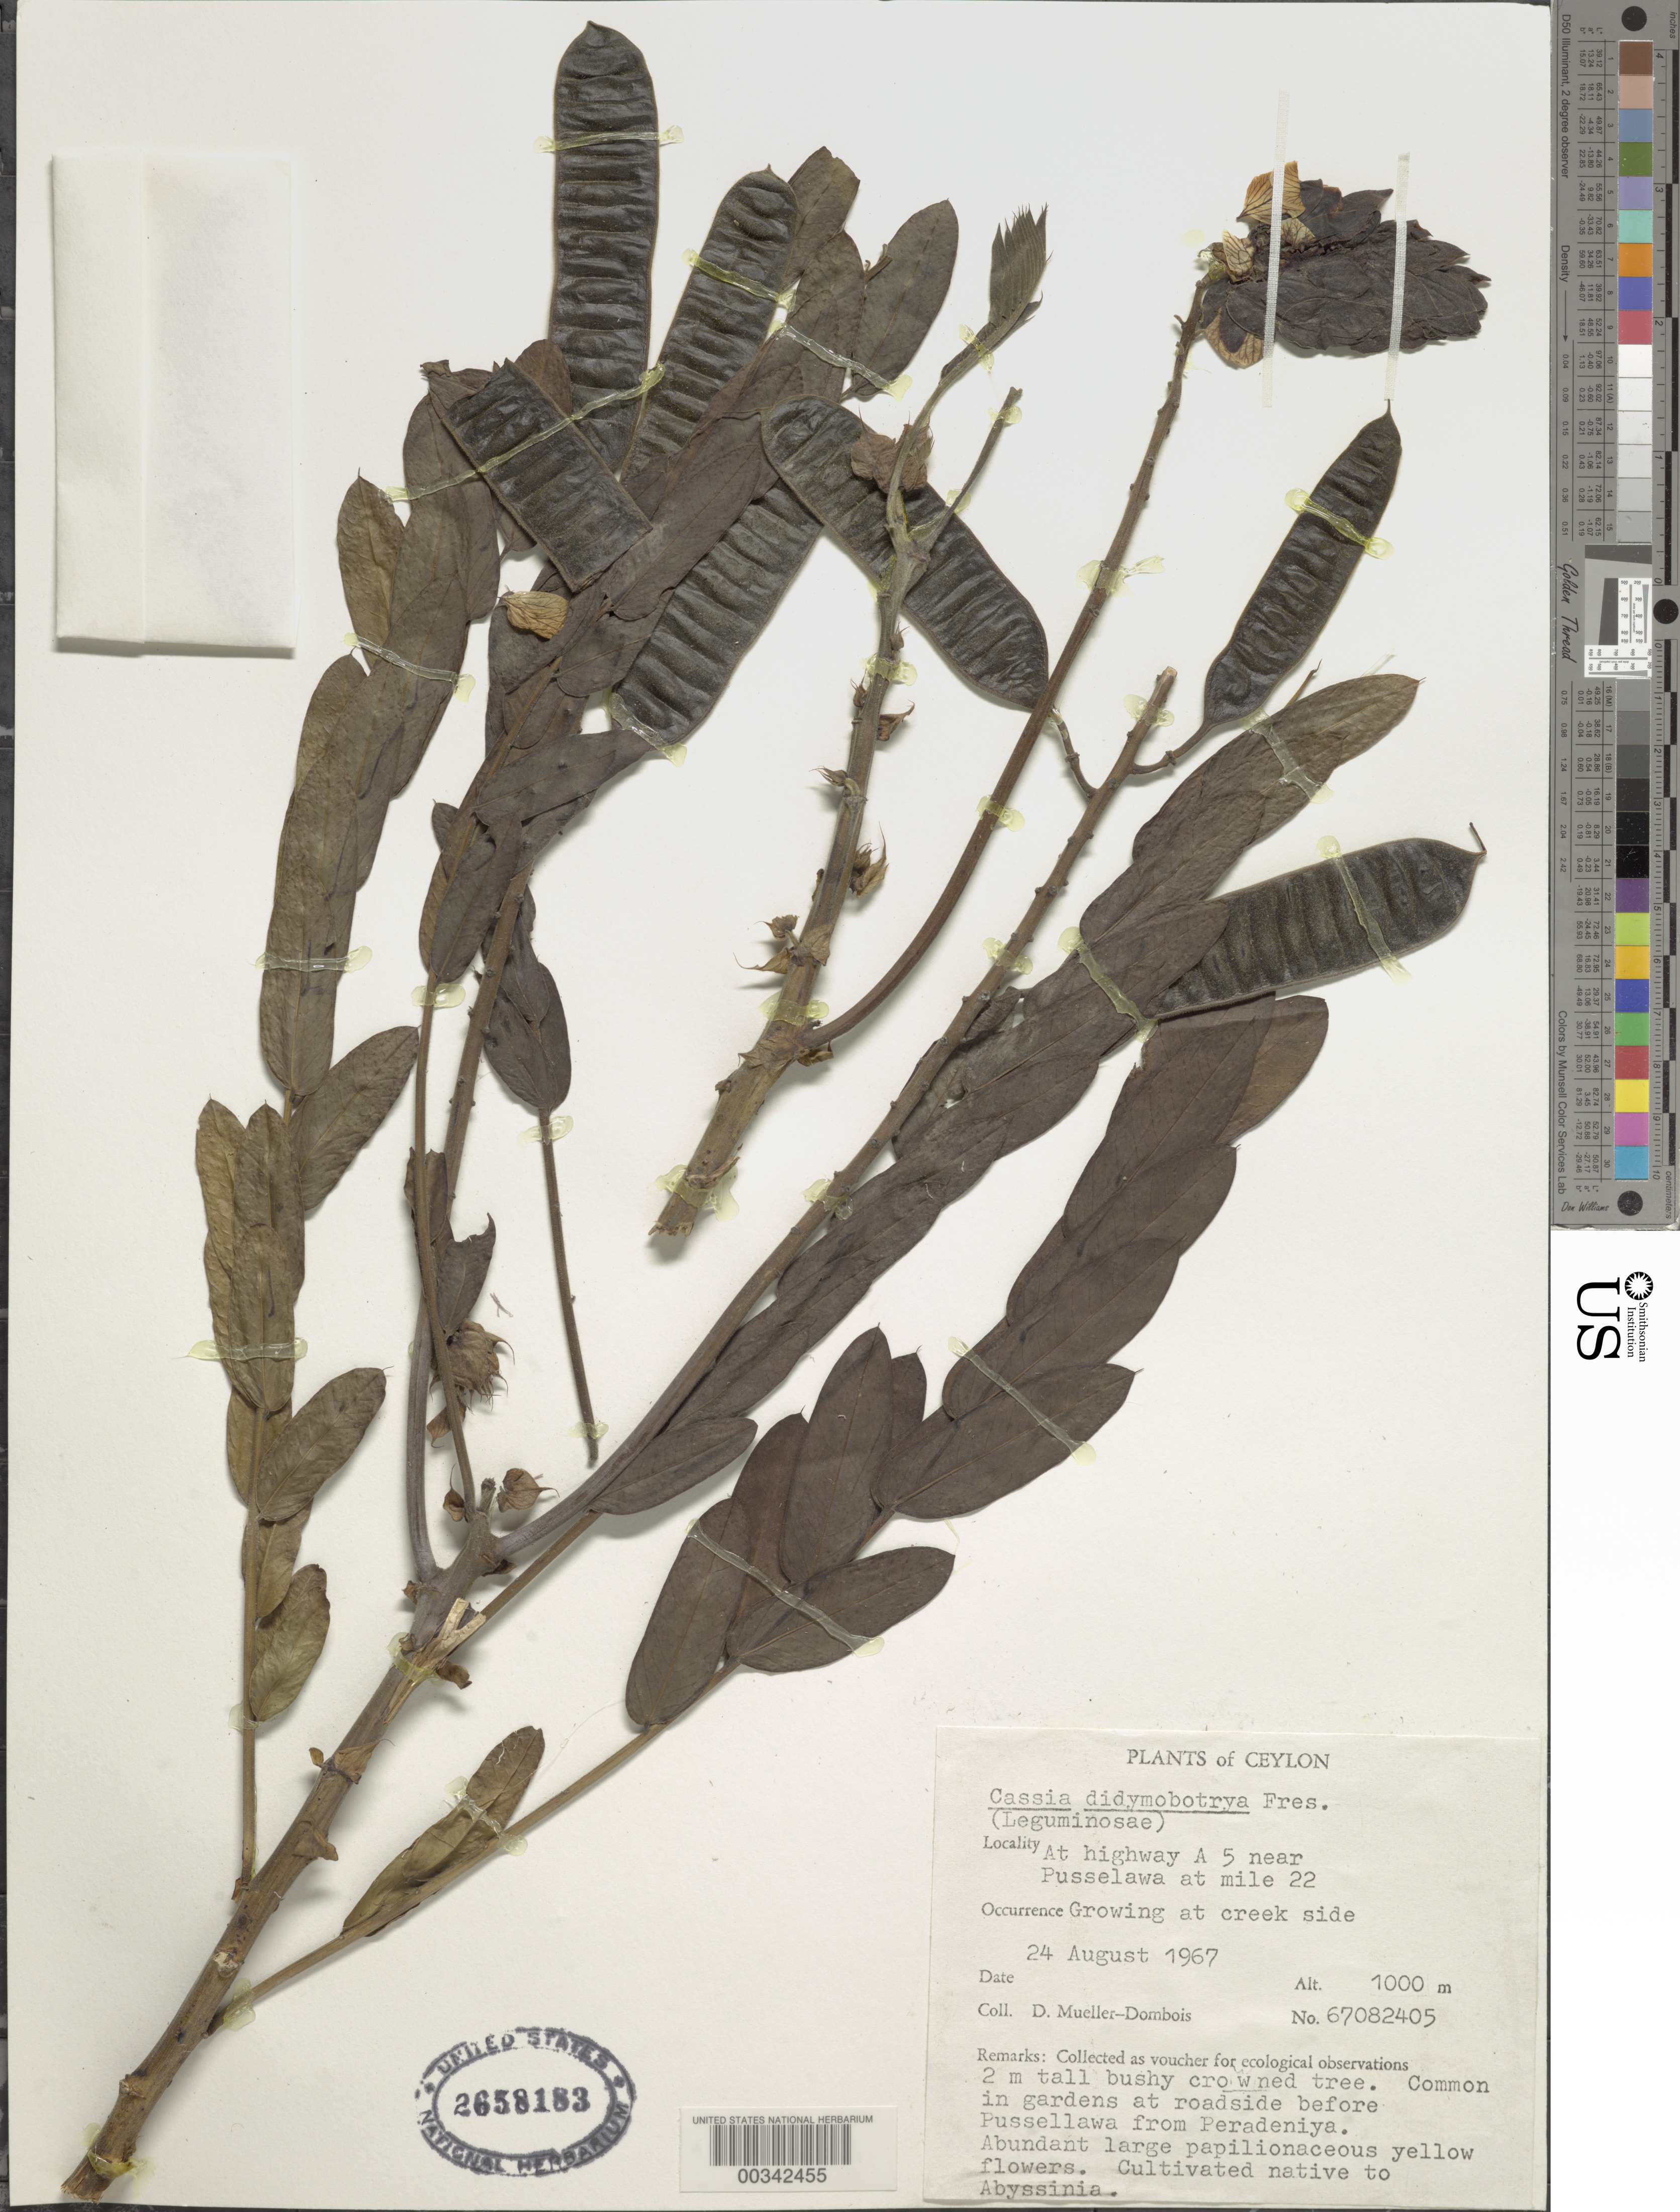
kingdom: Plantae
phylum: Tracheophyta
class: Magnoliopsida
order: Fabales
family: Fabaceae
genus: Senna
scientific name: Senna didymobotrya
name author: (Fresen.) H.S. Irwin & Barneby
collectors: D. Mueller-Dombois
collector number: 67082405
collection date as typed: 24 Aug 1967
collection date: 1967-08-24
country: Sri Lanka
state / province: Central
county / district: Kandy Dist.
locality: At highway a5 near pusselawa at mile 22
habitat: At creek side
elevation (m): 1000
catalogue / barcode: US 2658183